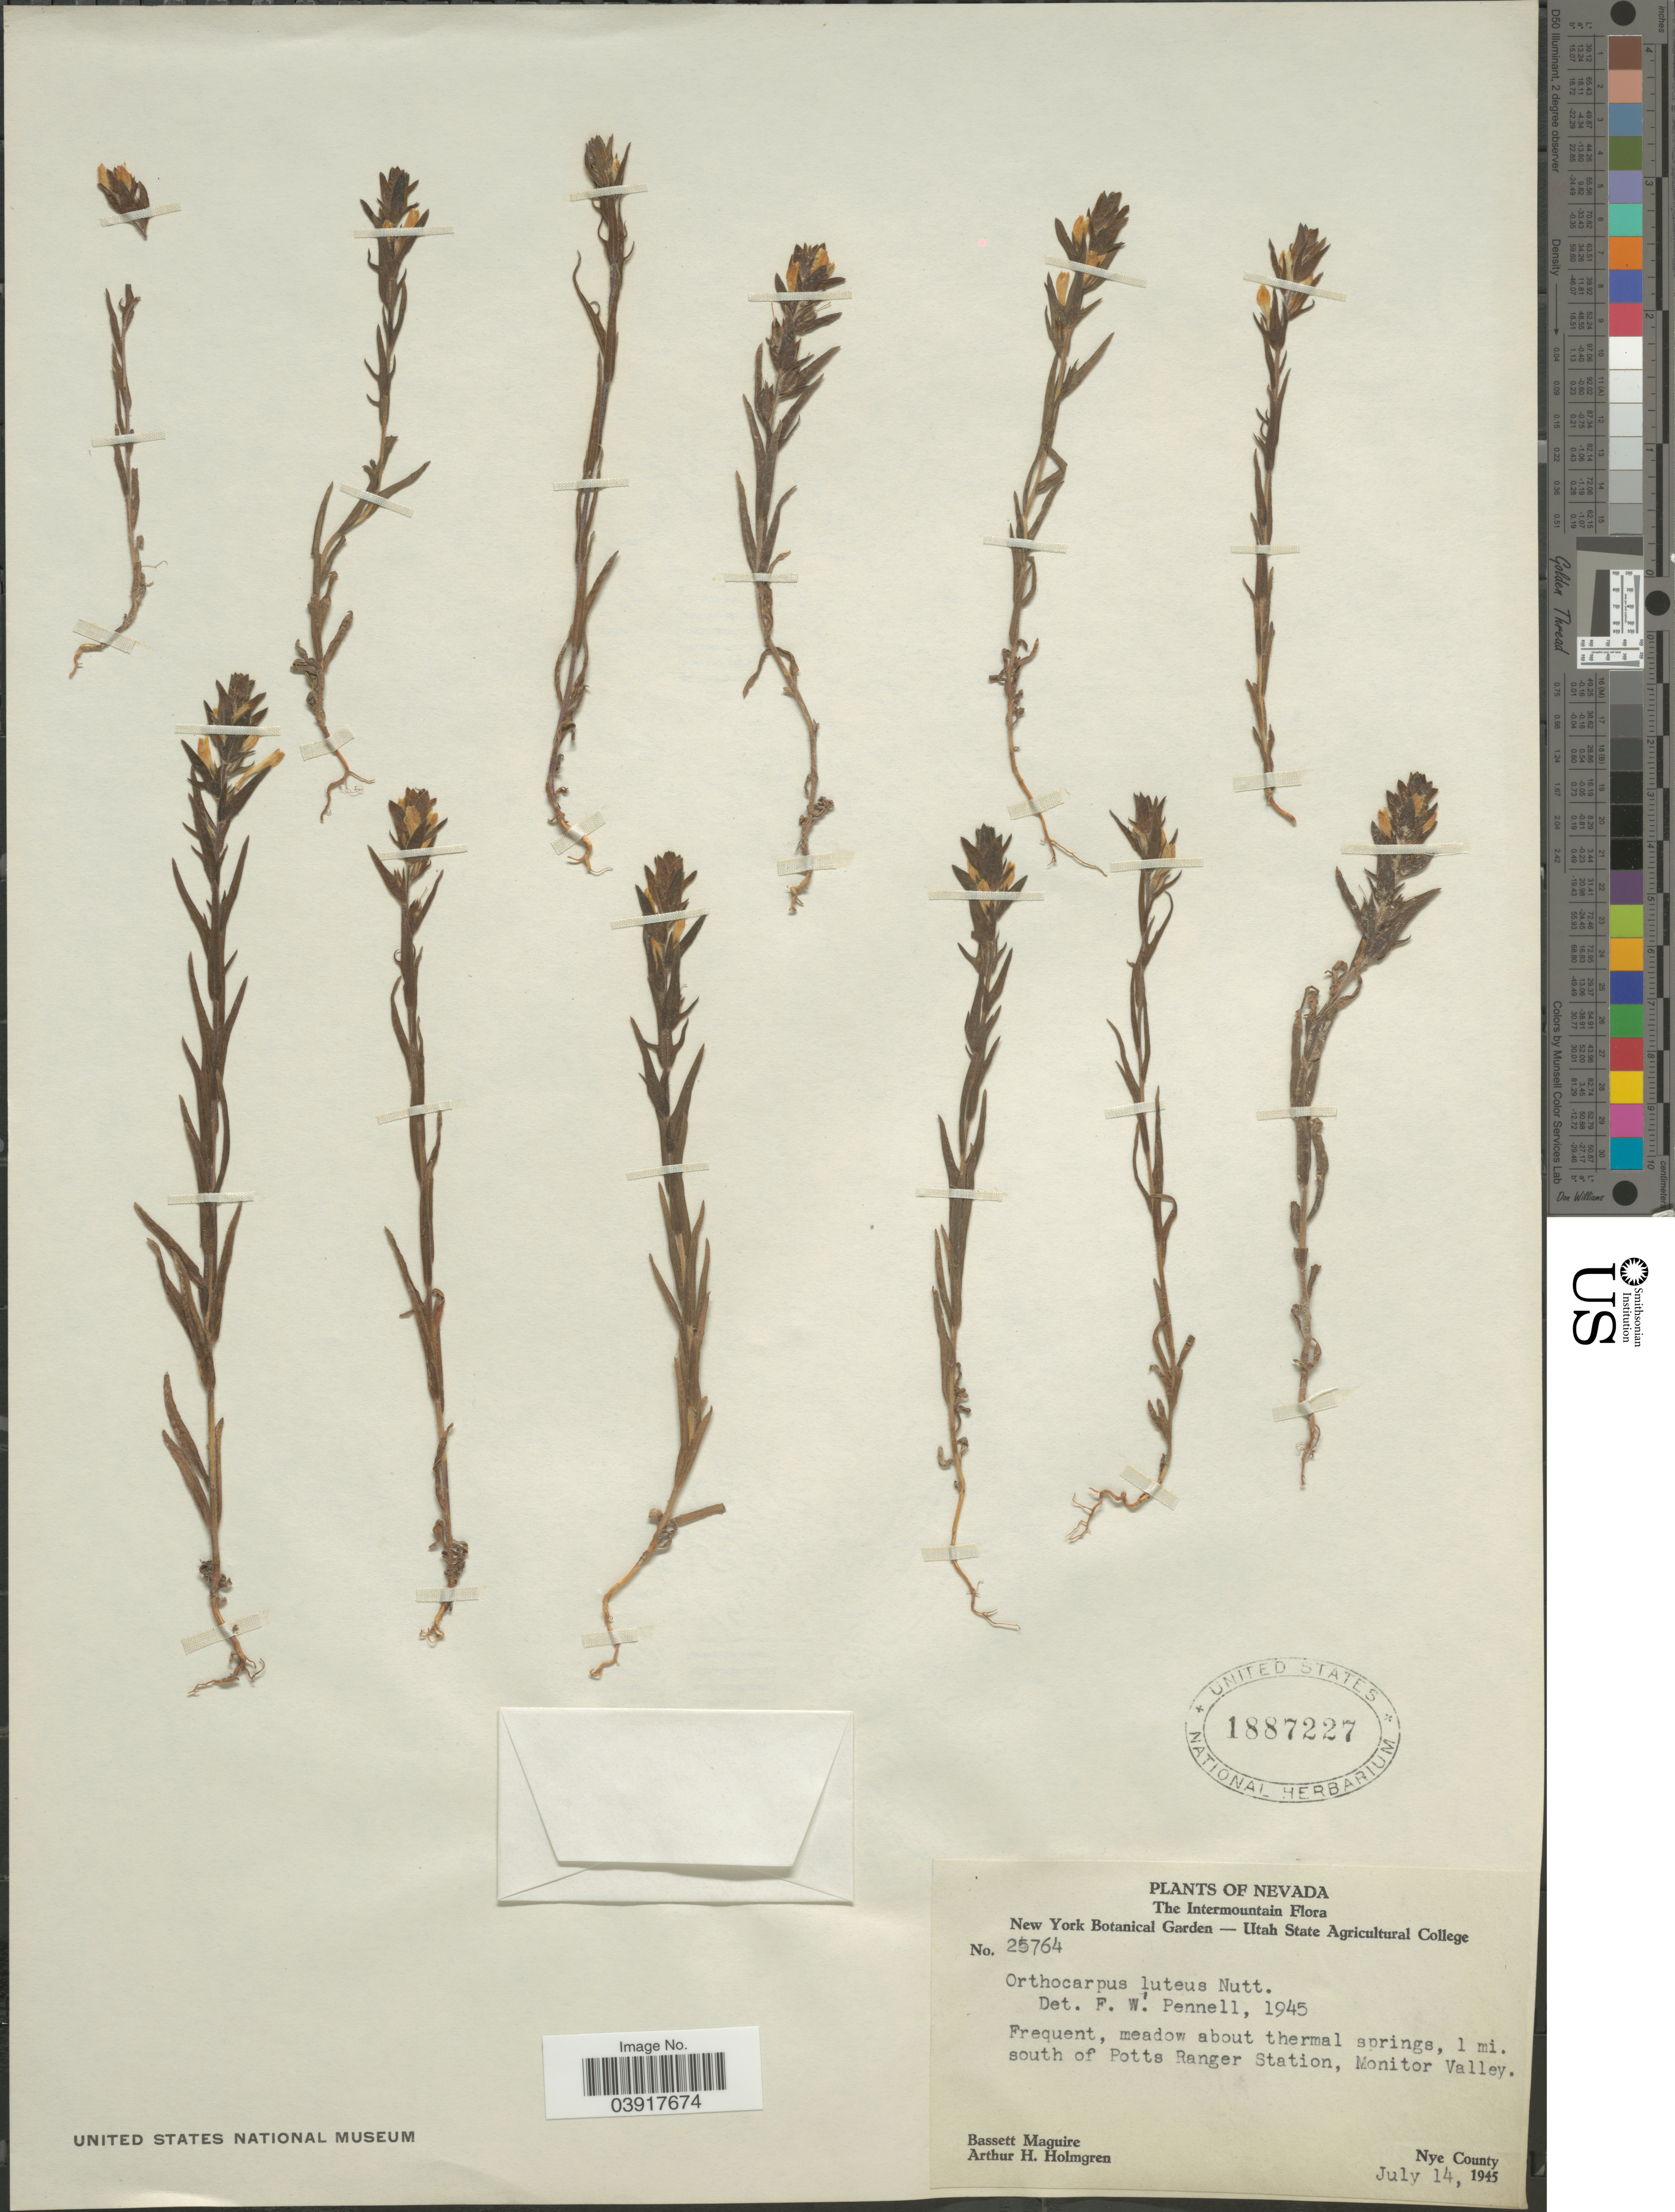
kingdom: Plantae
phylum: Tracheophyta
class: Magnoliopsida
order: Lamiales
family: Orobanchaceae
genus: Orthocarpus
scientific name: Orthocarpus luteus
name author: Nutt.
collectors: B. Maguire & A. H. Holmgren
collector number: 25764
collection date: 1945-07-14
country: United States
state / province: Nevada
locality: The Intermountain. 1 mi. south of Potts Ranger Station, Monitor Valley. Nye County.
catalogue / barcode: US 1887227